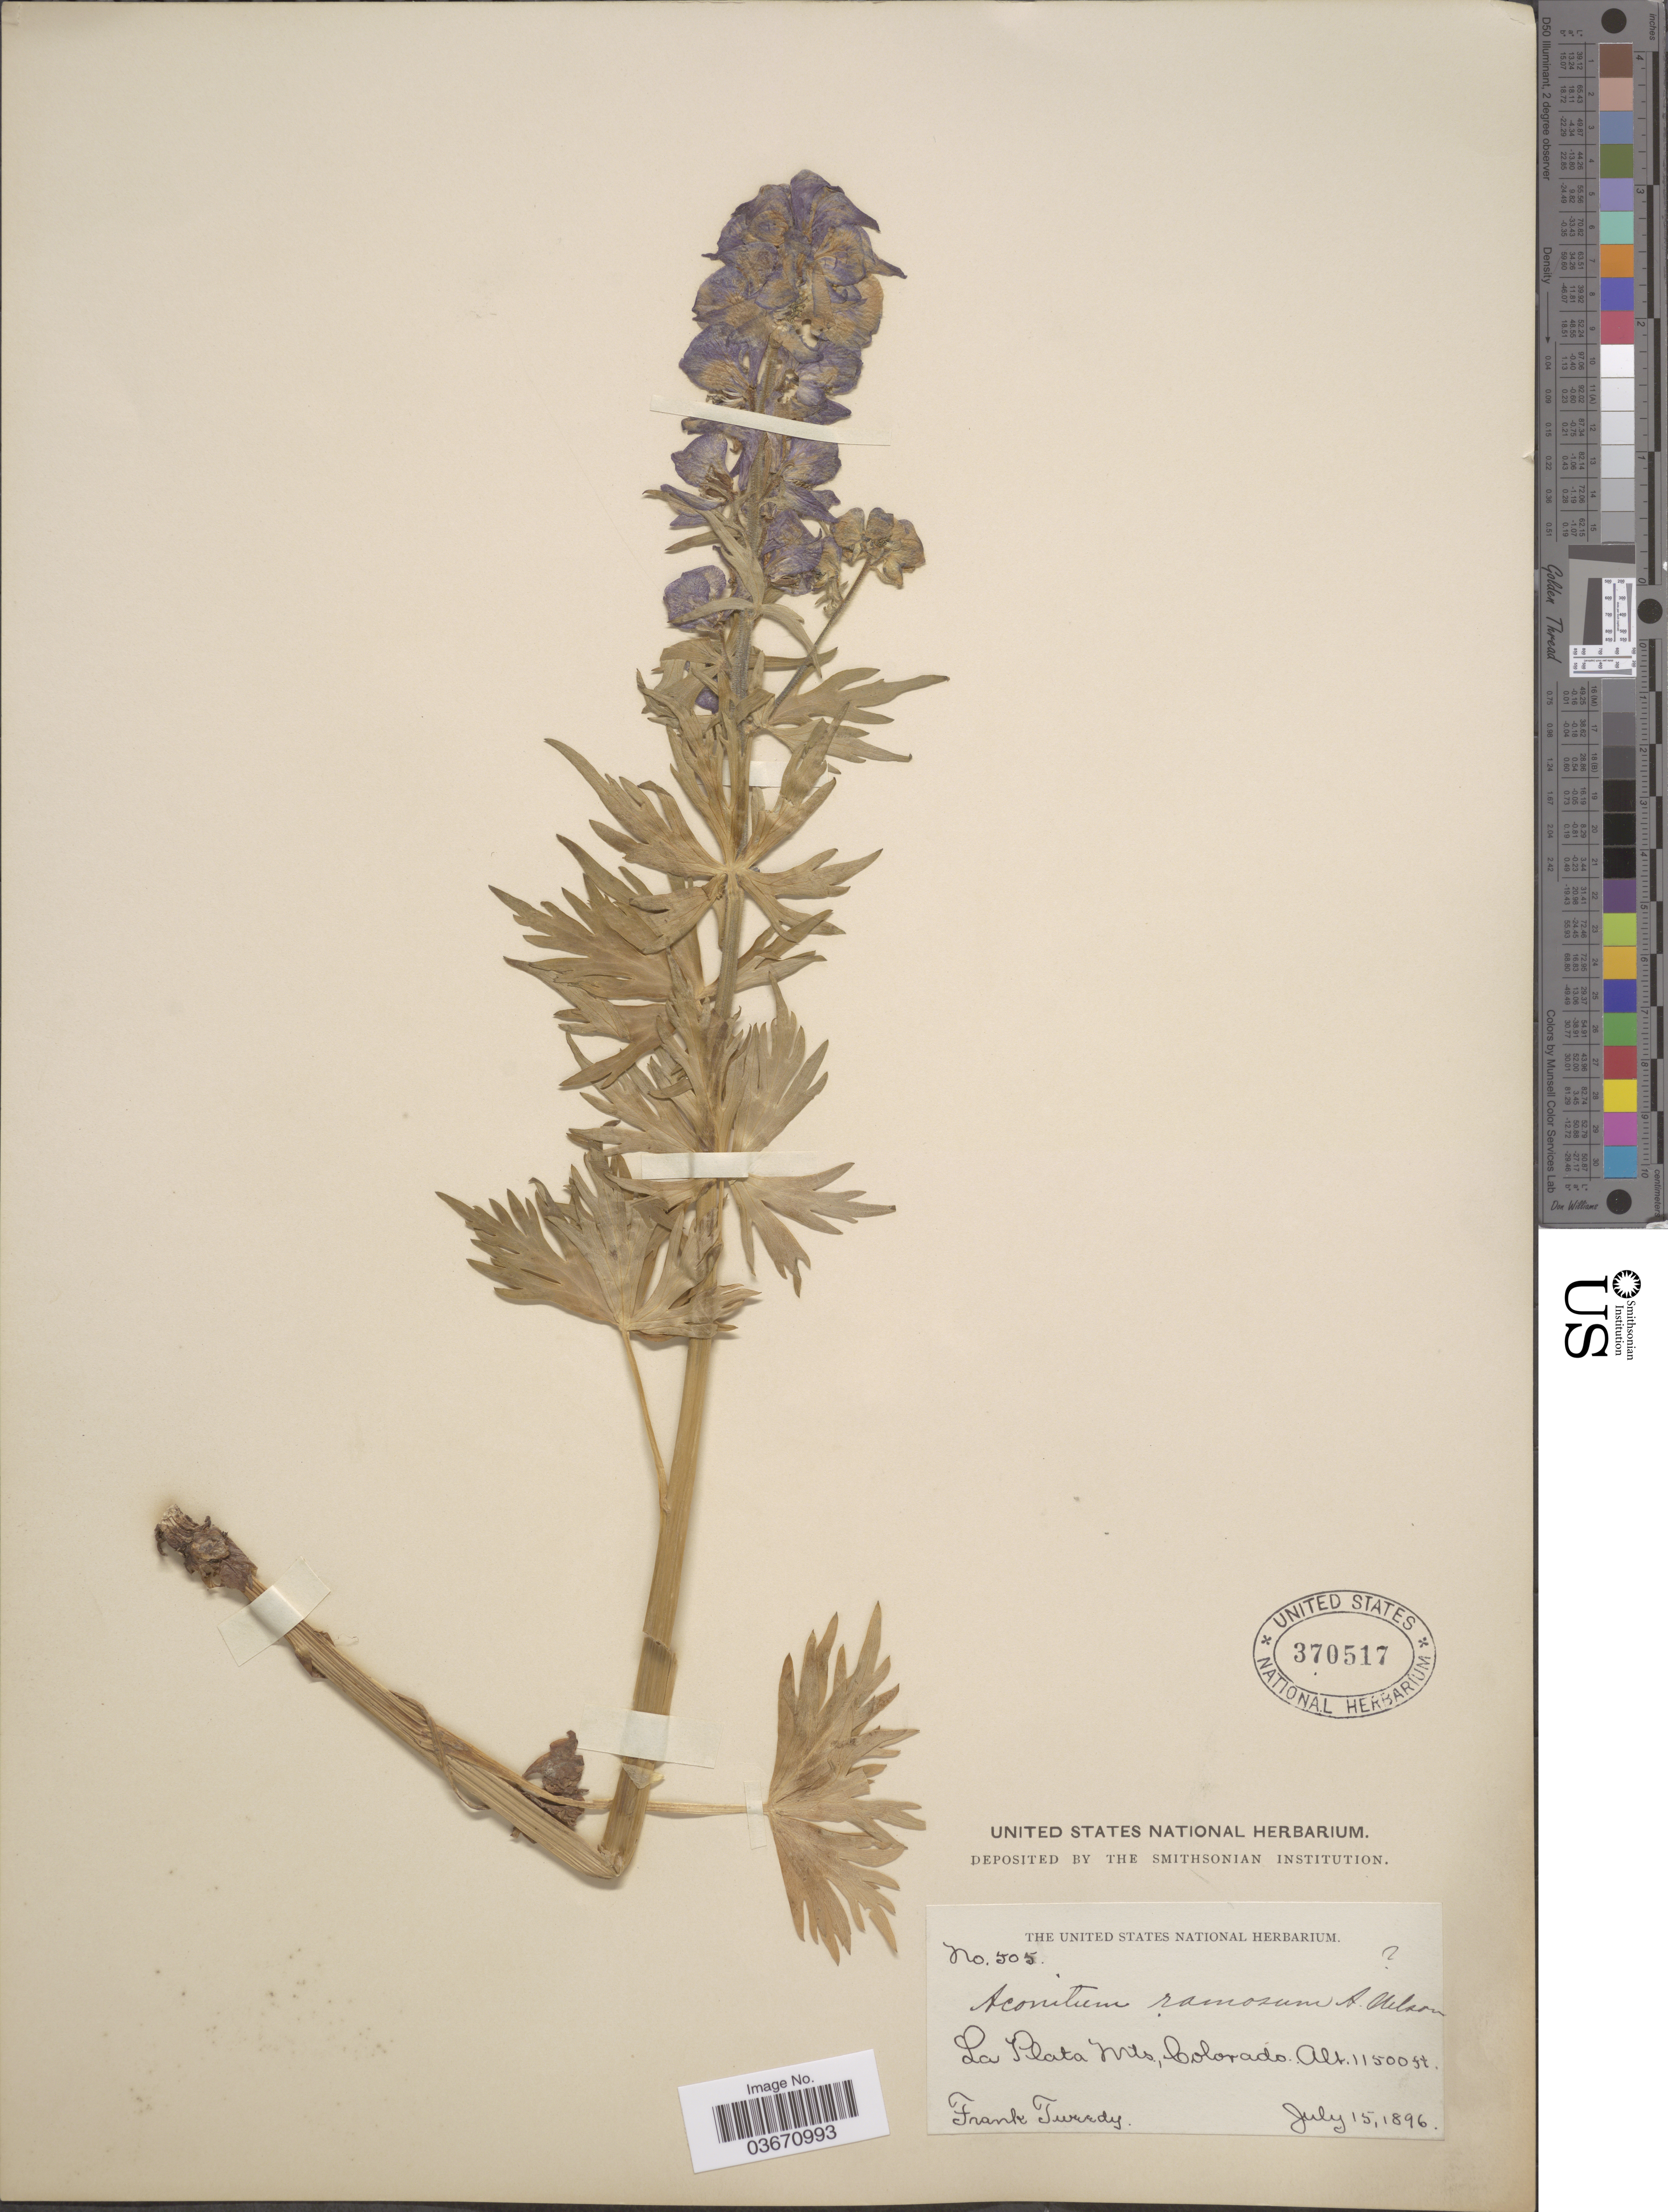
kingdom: Plantae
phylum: Tracheophyta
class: Magnoliopsida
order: Ranunculales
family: Ranunculaceae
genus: Aconitum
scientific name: Aconitum ramosum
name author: A. Nelson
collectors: F. Tweedy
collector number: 505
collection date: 1896-07-15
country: United States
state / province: Colorado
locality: La Plata Mts., Colorado.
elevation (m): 3505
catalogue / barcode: US 370517